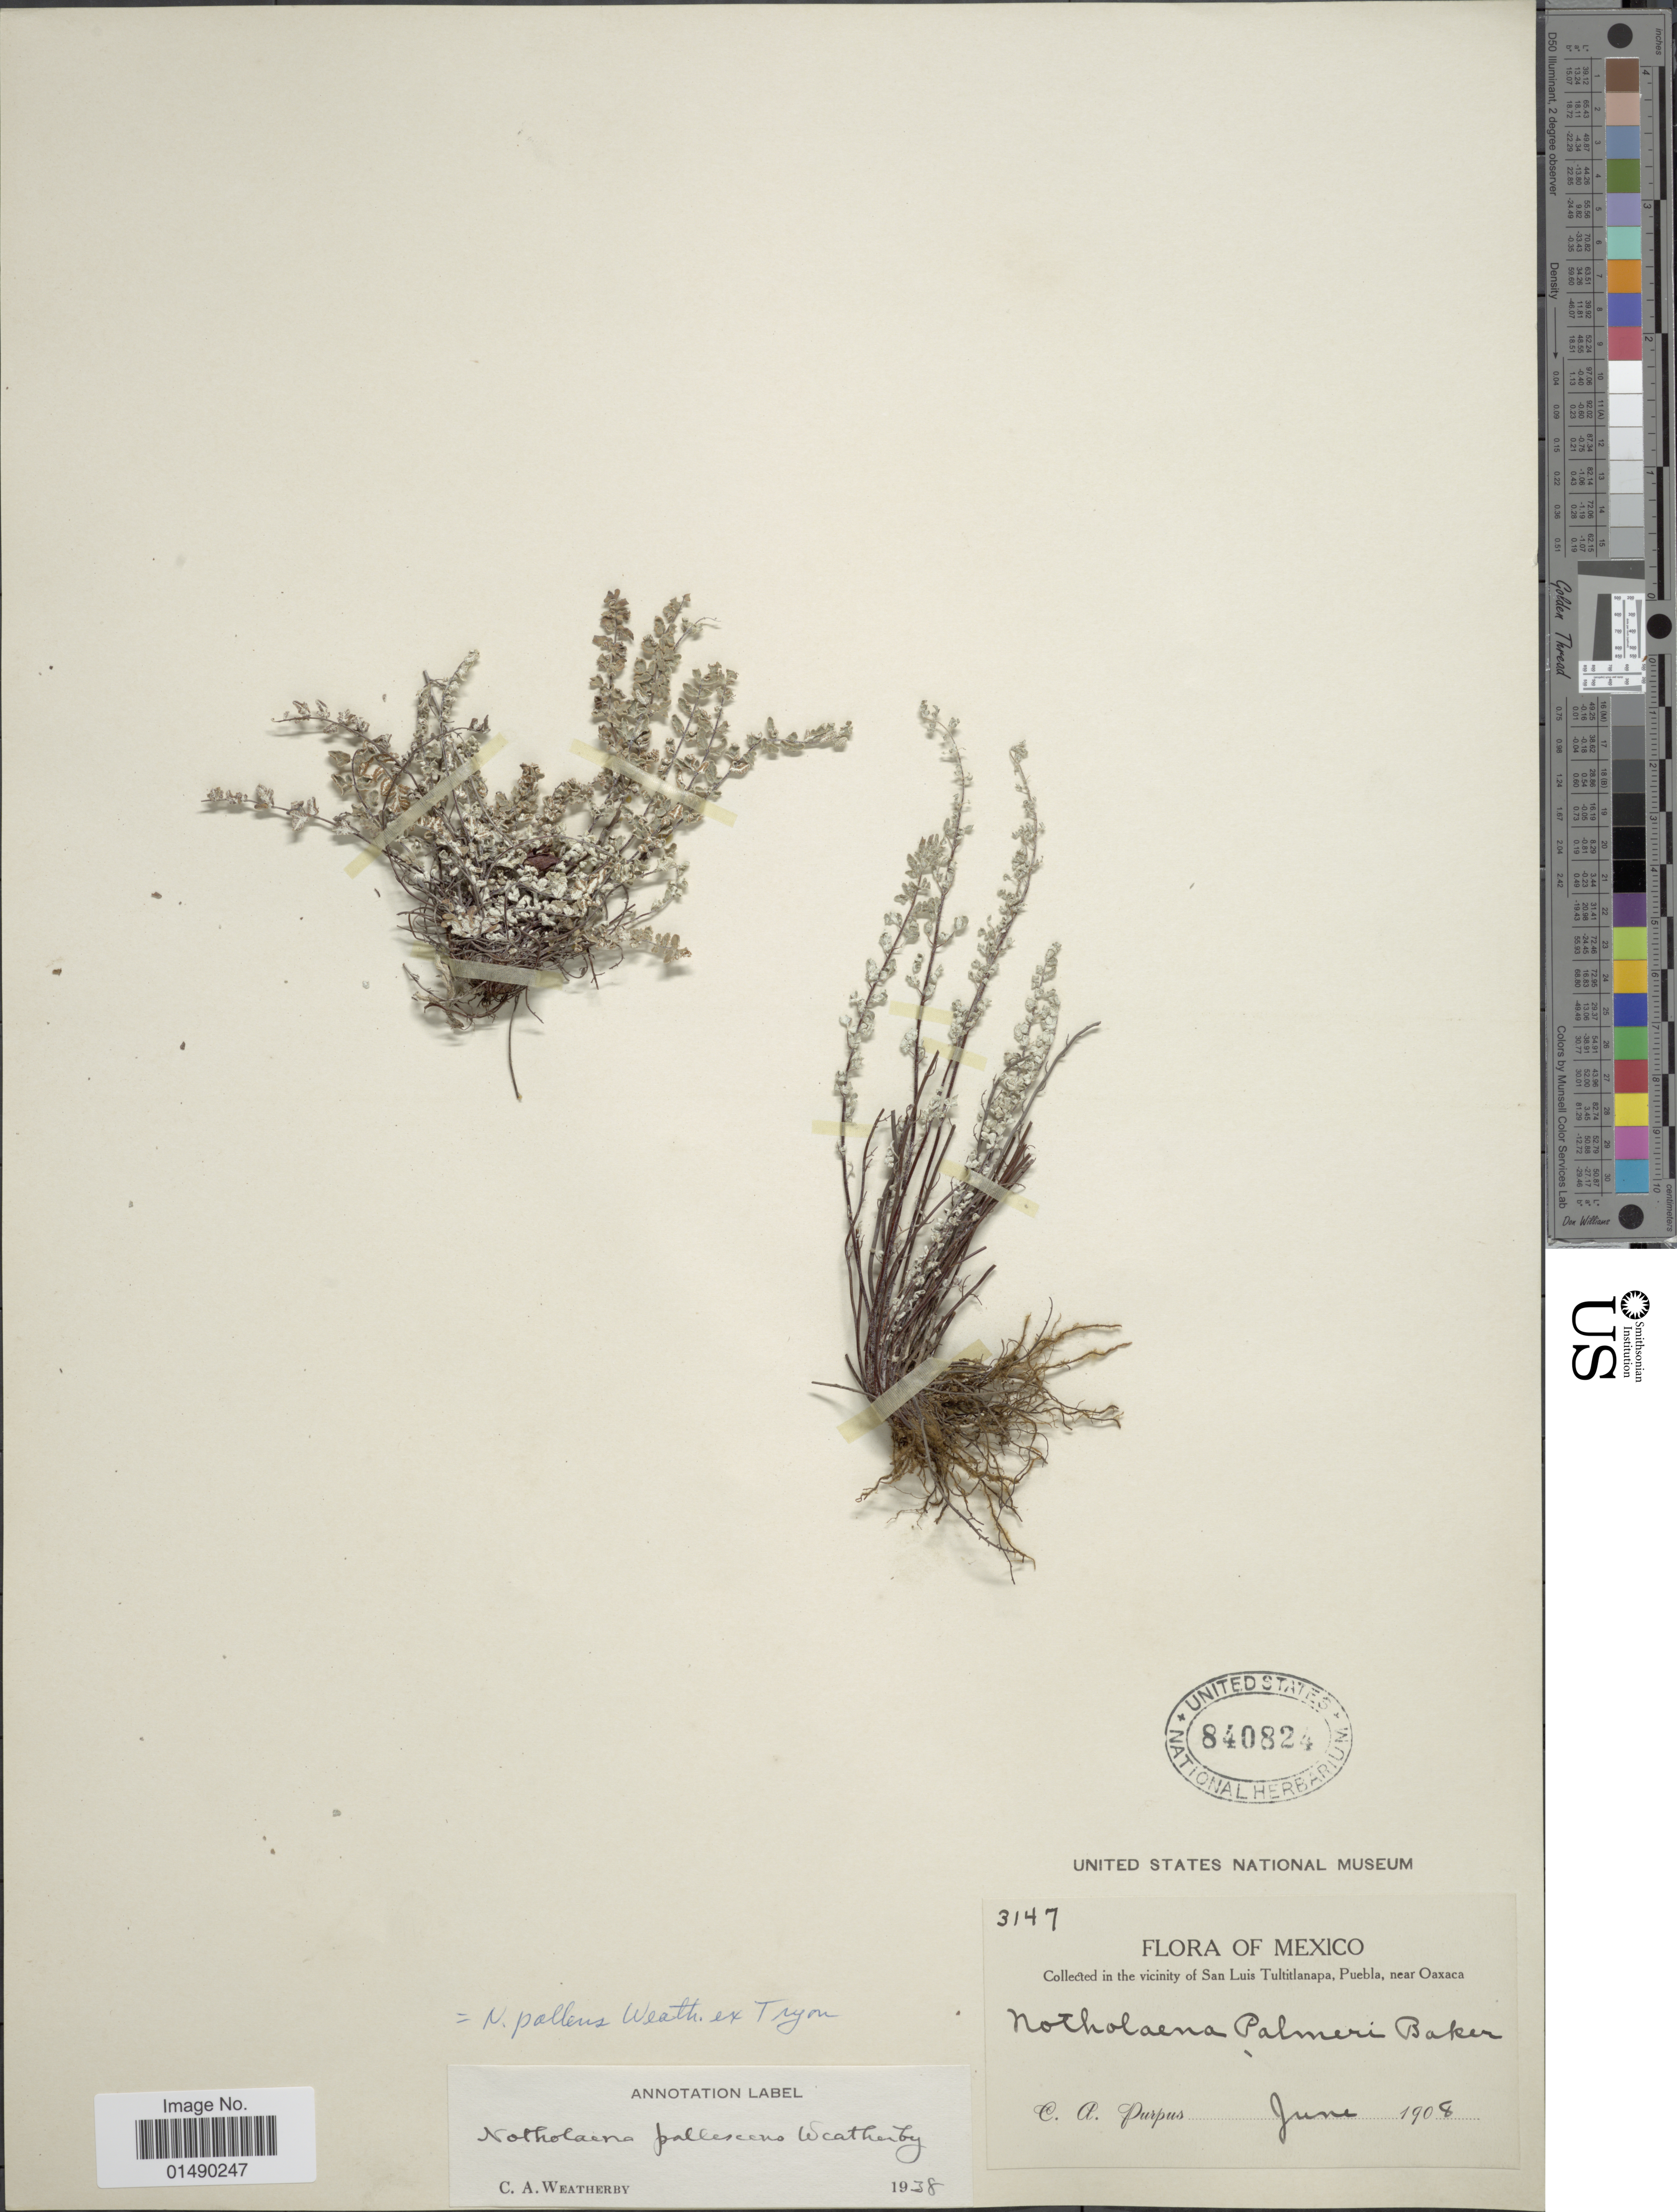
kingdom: Plantae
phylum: Tracheophyta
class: Polypodiopsida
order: Polypodiales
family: Pteridaceae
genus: Argyrochosma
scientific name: Argyrochosma pallens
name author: (Weath.) Windham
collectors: C. A. Purpus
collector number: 3147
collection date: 1908-06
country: Mexico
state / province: Puebla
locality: Mexico, in the vicinity of San Luis Tultitlanapa, Puebla, near Oaxaca.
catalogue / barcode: US 840824